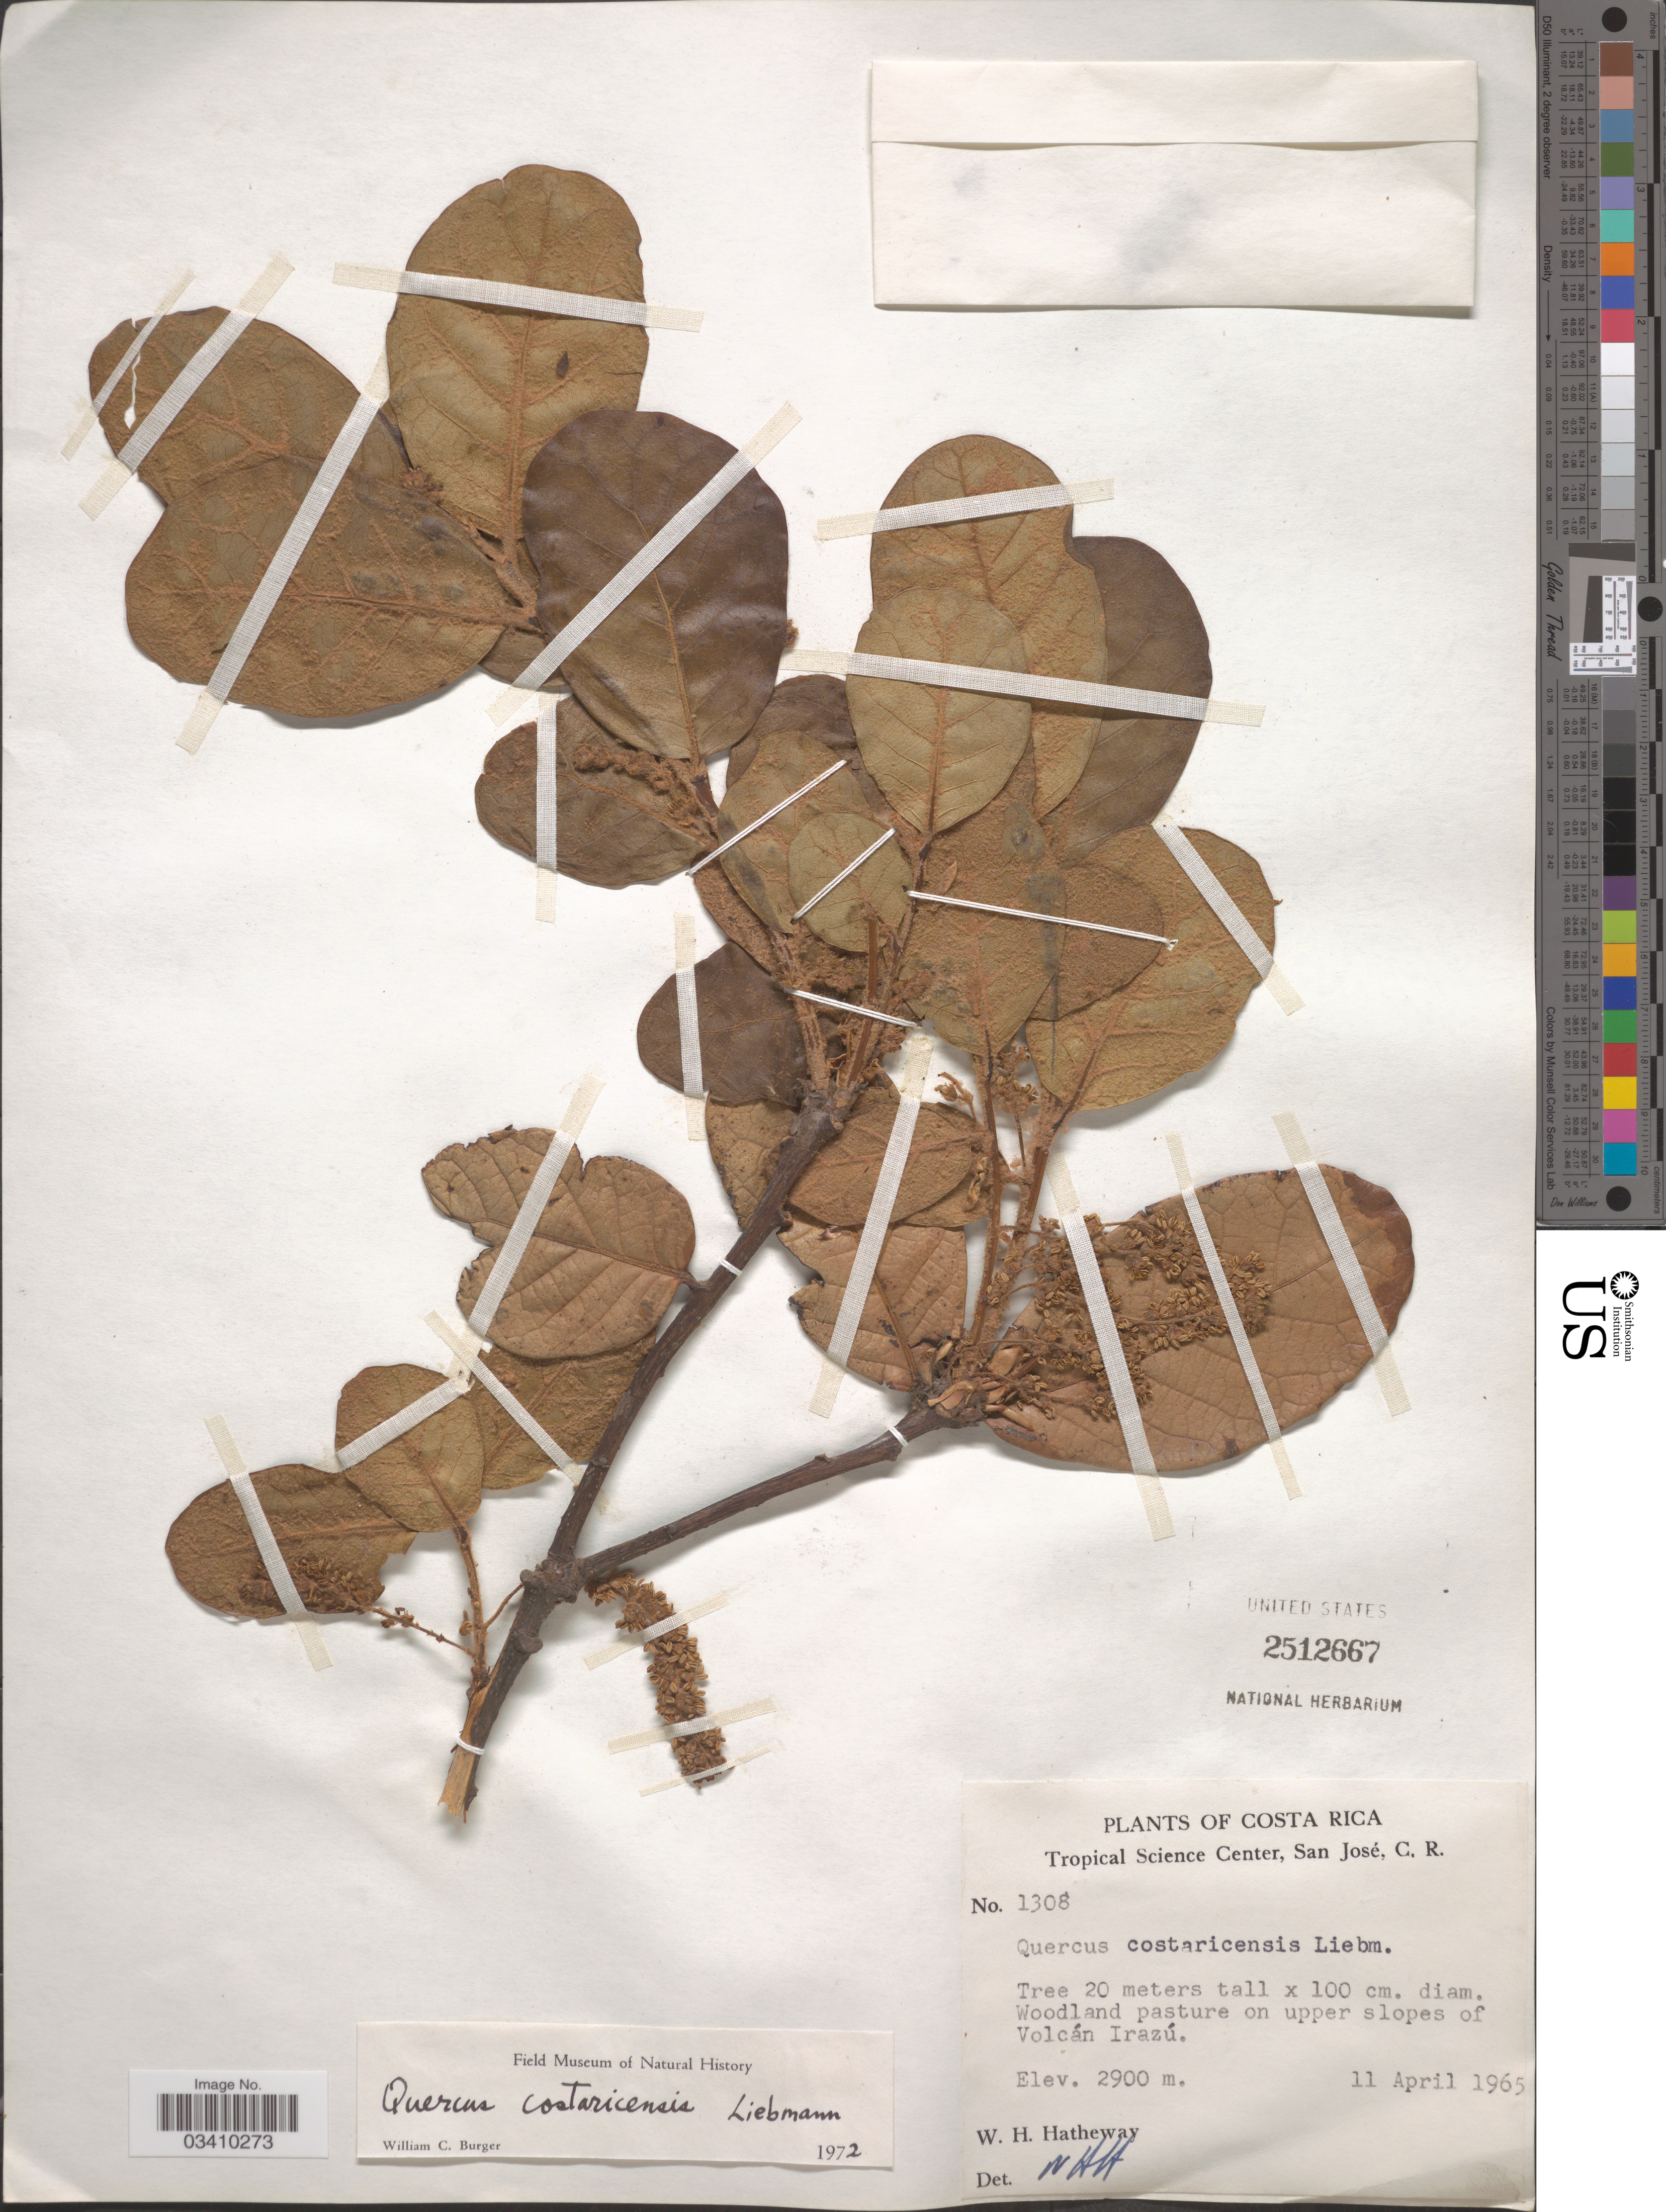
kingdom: Plantae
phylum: Tracheophyta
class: Magnoliopsida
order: Fagales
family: Fagaceae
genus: Quercus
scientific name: Quercus costaricensis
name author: Liebm.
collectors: W. H. Hatheway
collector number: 1308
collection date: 1965-04-11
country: Costa Rica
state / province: San José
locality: On upper slopes of Volcán Irazú.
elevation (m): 2900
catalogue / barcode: US 2512667